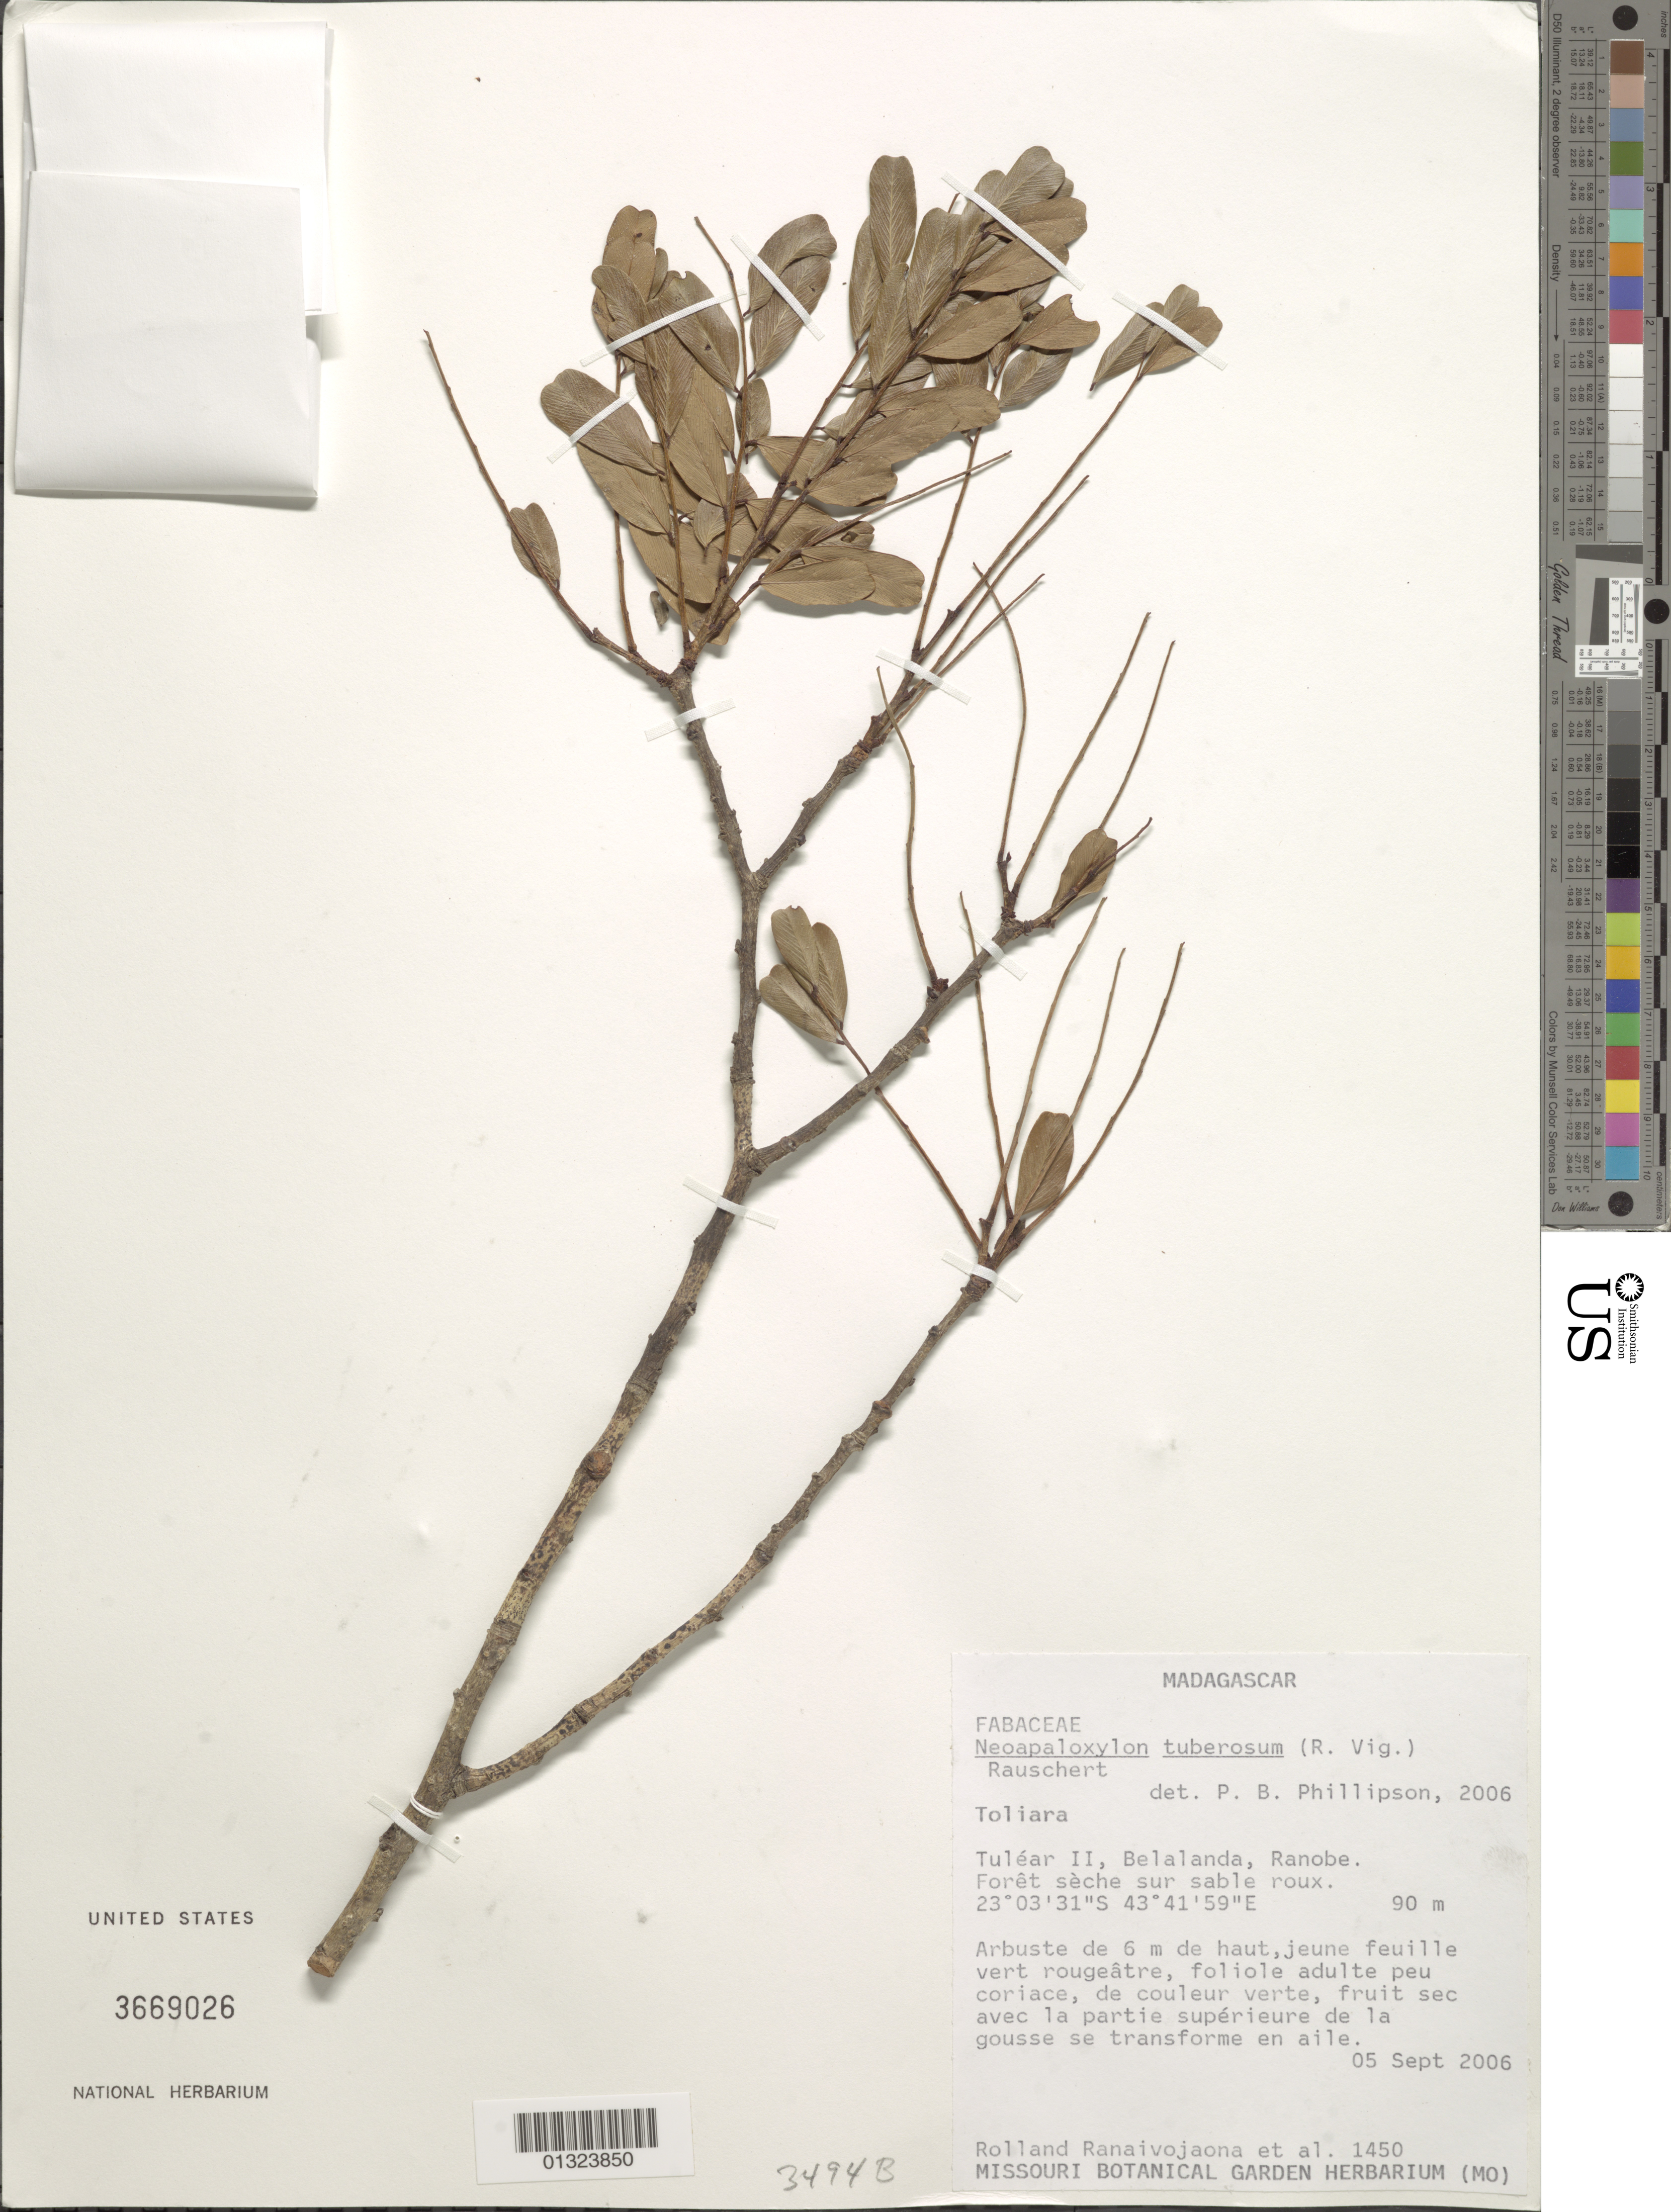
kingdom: Plantae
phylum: Tracheophyta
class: Magnoliopsida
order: Fabales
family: Fabaceae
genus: Neoapaloxylon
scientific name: Neoapaloxylon tuberosum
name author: (R. Vig.) Rauschert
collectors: R. Ranaivojaona & et al.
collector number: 1450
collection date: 2006-09-05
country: Madagascar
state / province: Atsimo-Andrefana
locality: Tulear II, Belalanda, Ranobe.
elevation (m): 90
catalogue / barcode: US 3669026